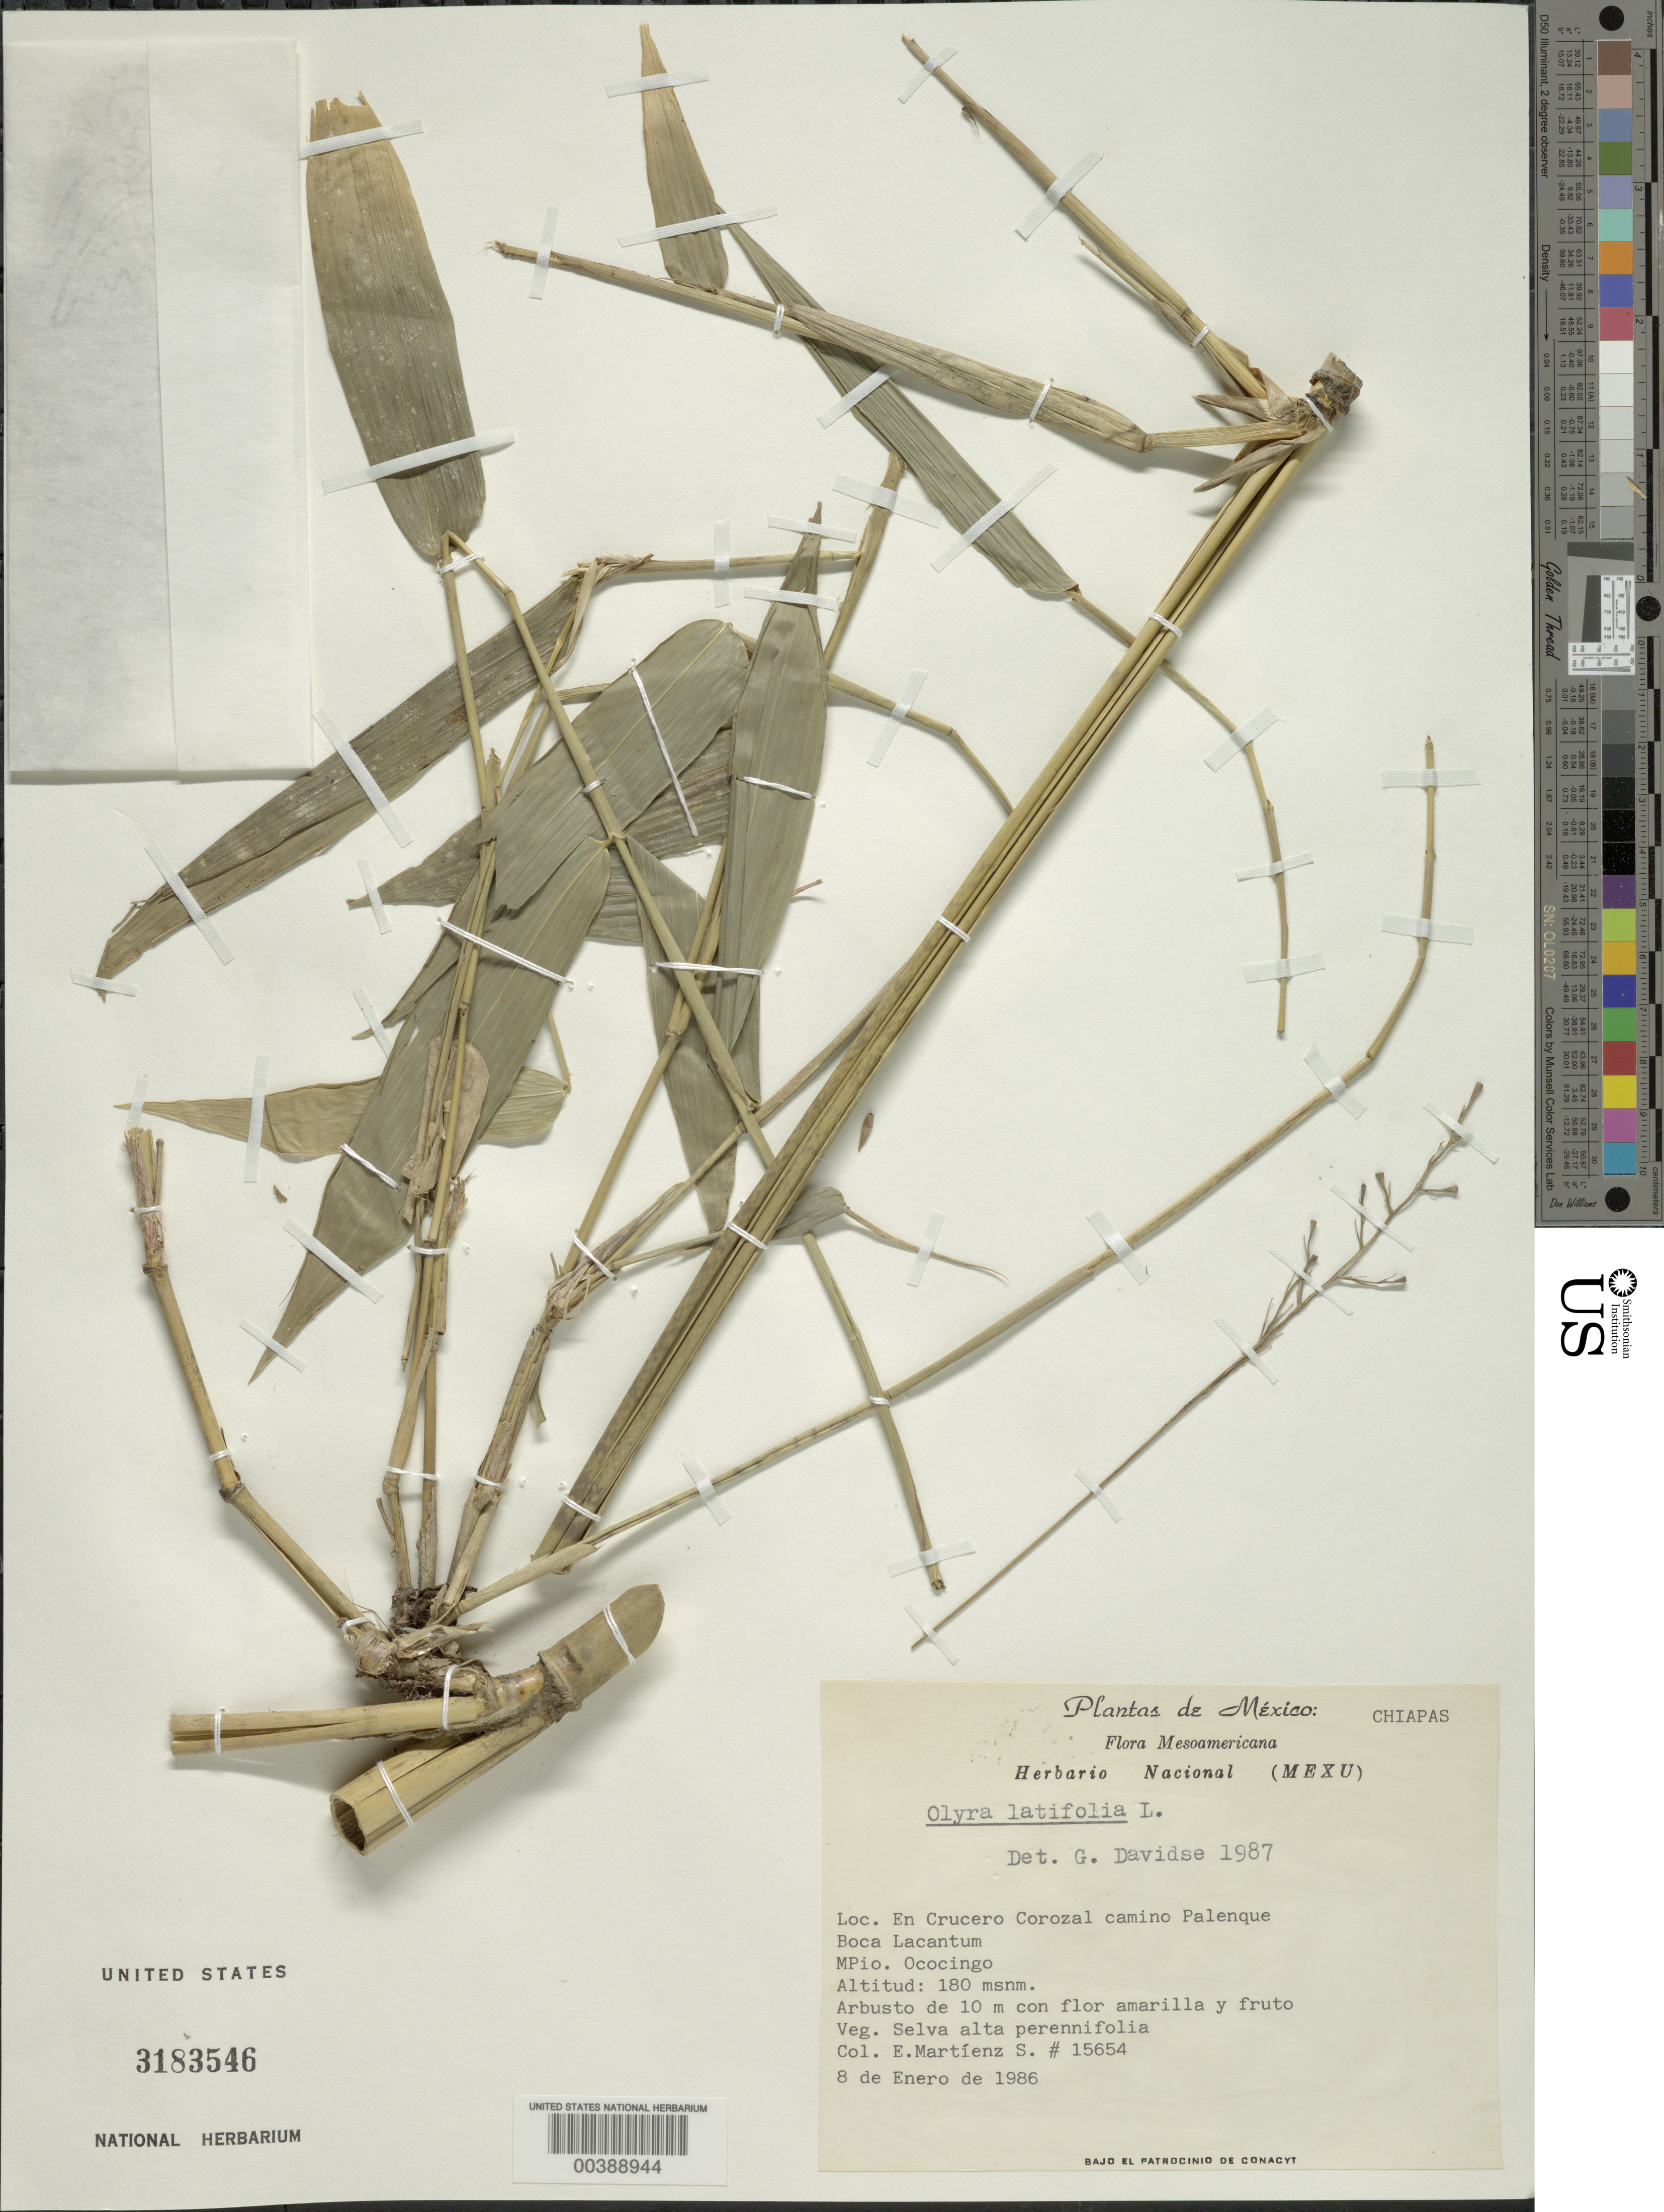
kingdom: Plantae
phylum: Tracheophyta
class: Liliopsida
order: Poales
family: Poaceae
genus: Olyra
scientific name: Olyra latifolia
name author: L.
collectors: E. Martínez Soto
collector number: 15654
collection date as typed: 08 Jan 1986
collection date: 1986-01-08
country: Mexico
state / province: Chiapas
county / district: Ocosingo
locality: En Crucero Corozal camino Palenque boca Lacantum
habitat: Selva alta perennifolia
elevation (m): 180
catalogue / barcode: US 3183546